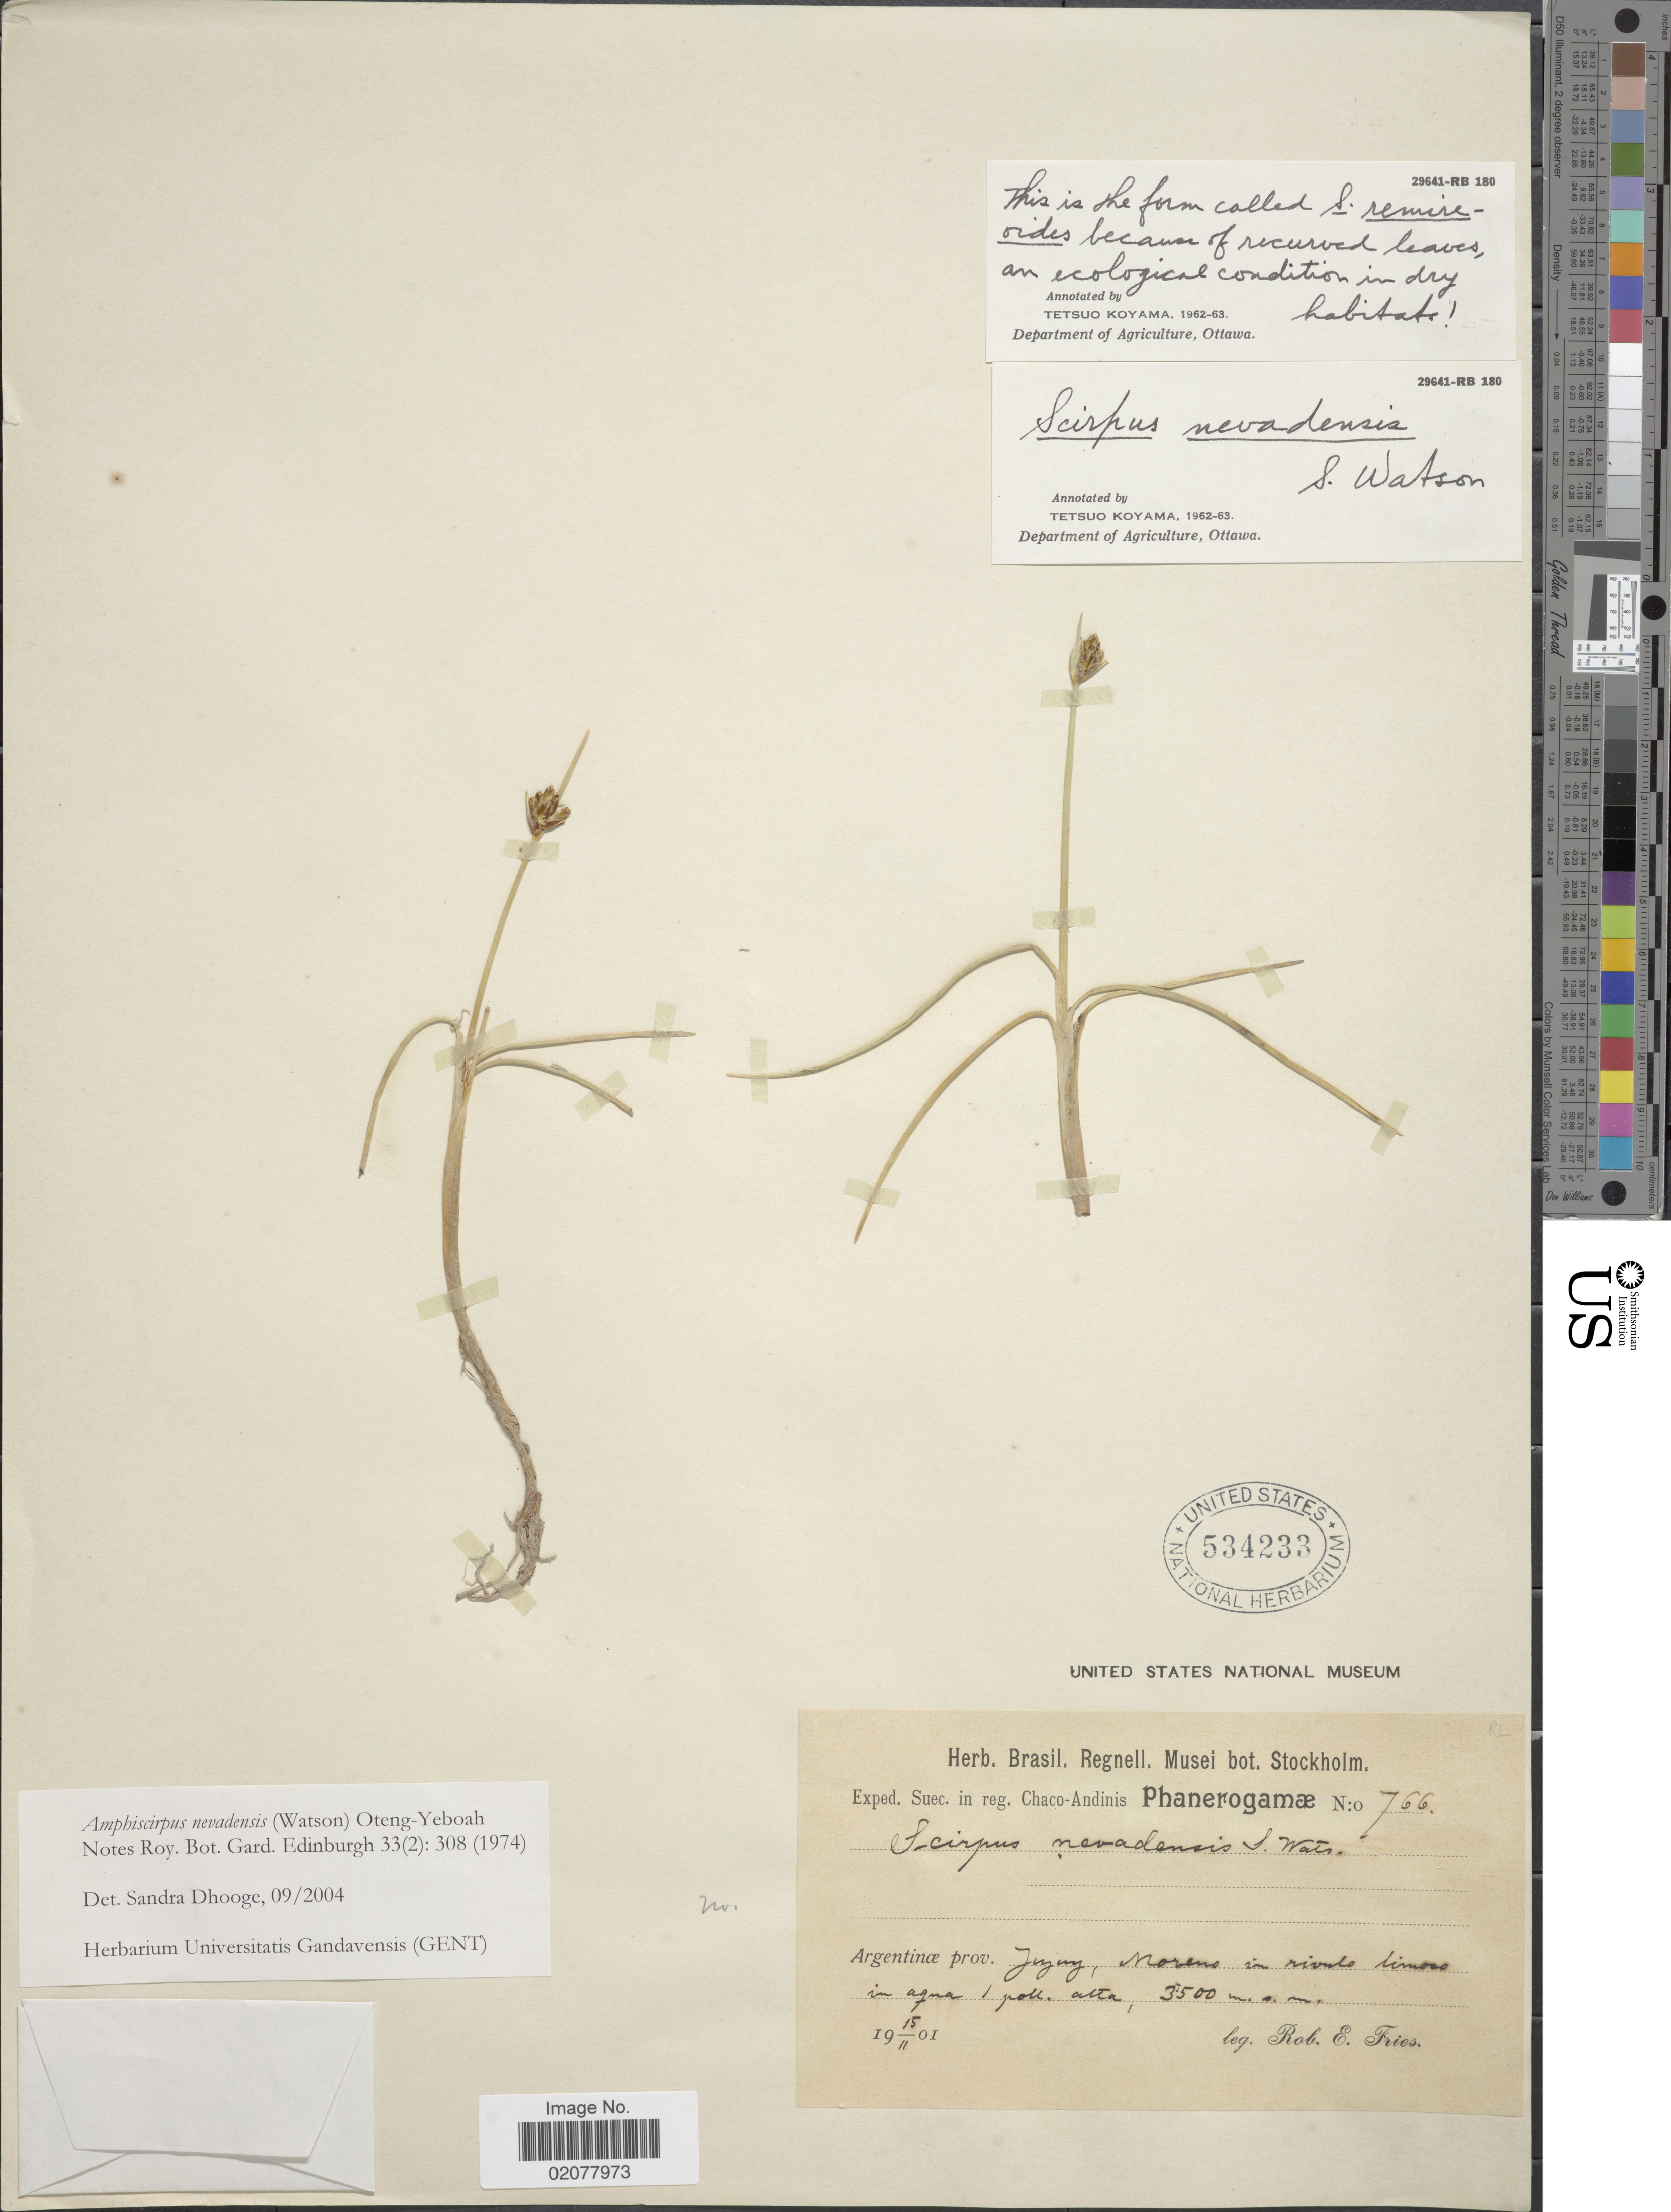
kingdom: Plantae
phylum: Tracheophyta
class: Liliopsida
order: Poales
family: Cyperaceae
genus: Amphiscirpus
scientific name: Amphiscirpus nevadensis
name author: (S. Watson) Oteng-Yeb.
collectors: R. E. Fries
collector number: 766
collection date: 1901-02-15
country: Argentina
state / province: Jujuy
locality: Argentinæ prov. Jujuy, Moreno in rivulo limoso in aqua 1 poll. alta.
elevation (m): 3500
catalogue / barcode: US 534233